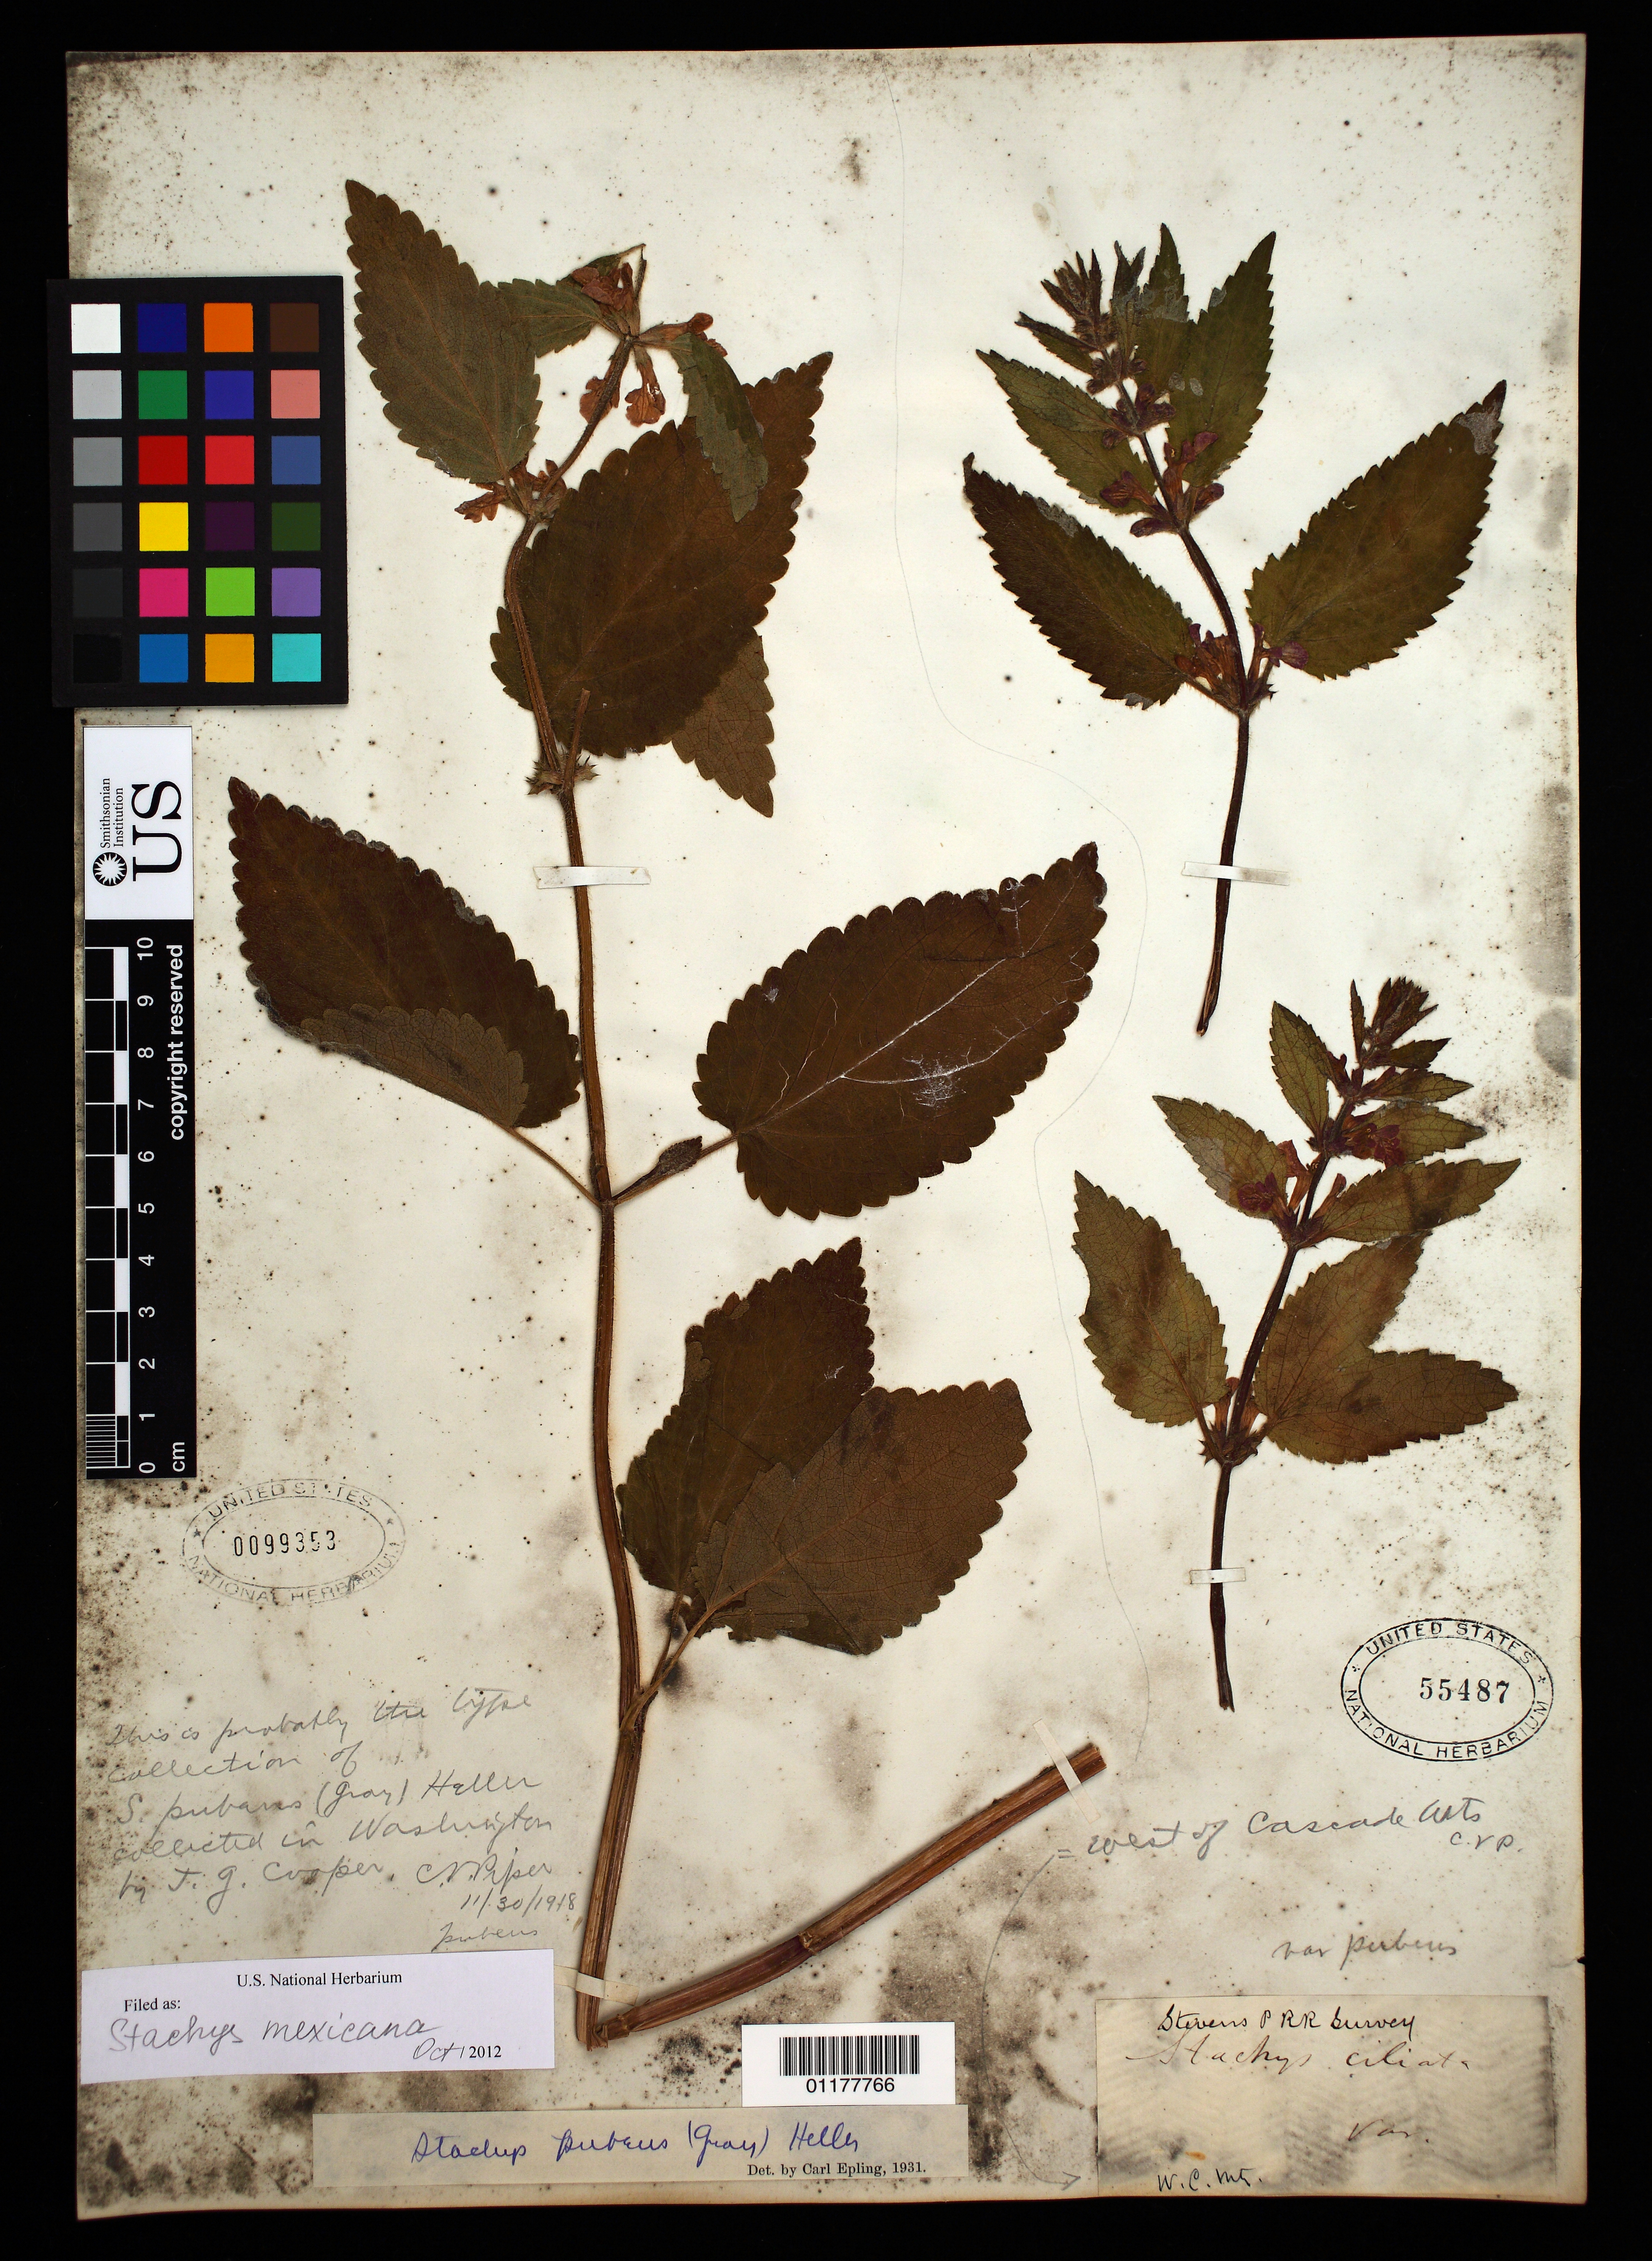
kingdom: Plantae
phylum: Tracheophyta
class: Magnoliopsida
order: Lamiales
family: Lamiaceae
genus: Stachys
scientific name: Stachys mexicana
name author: Benth.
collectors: J. G. Cooper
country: United States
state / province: Washington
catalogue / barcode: US 99535-2